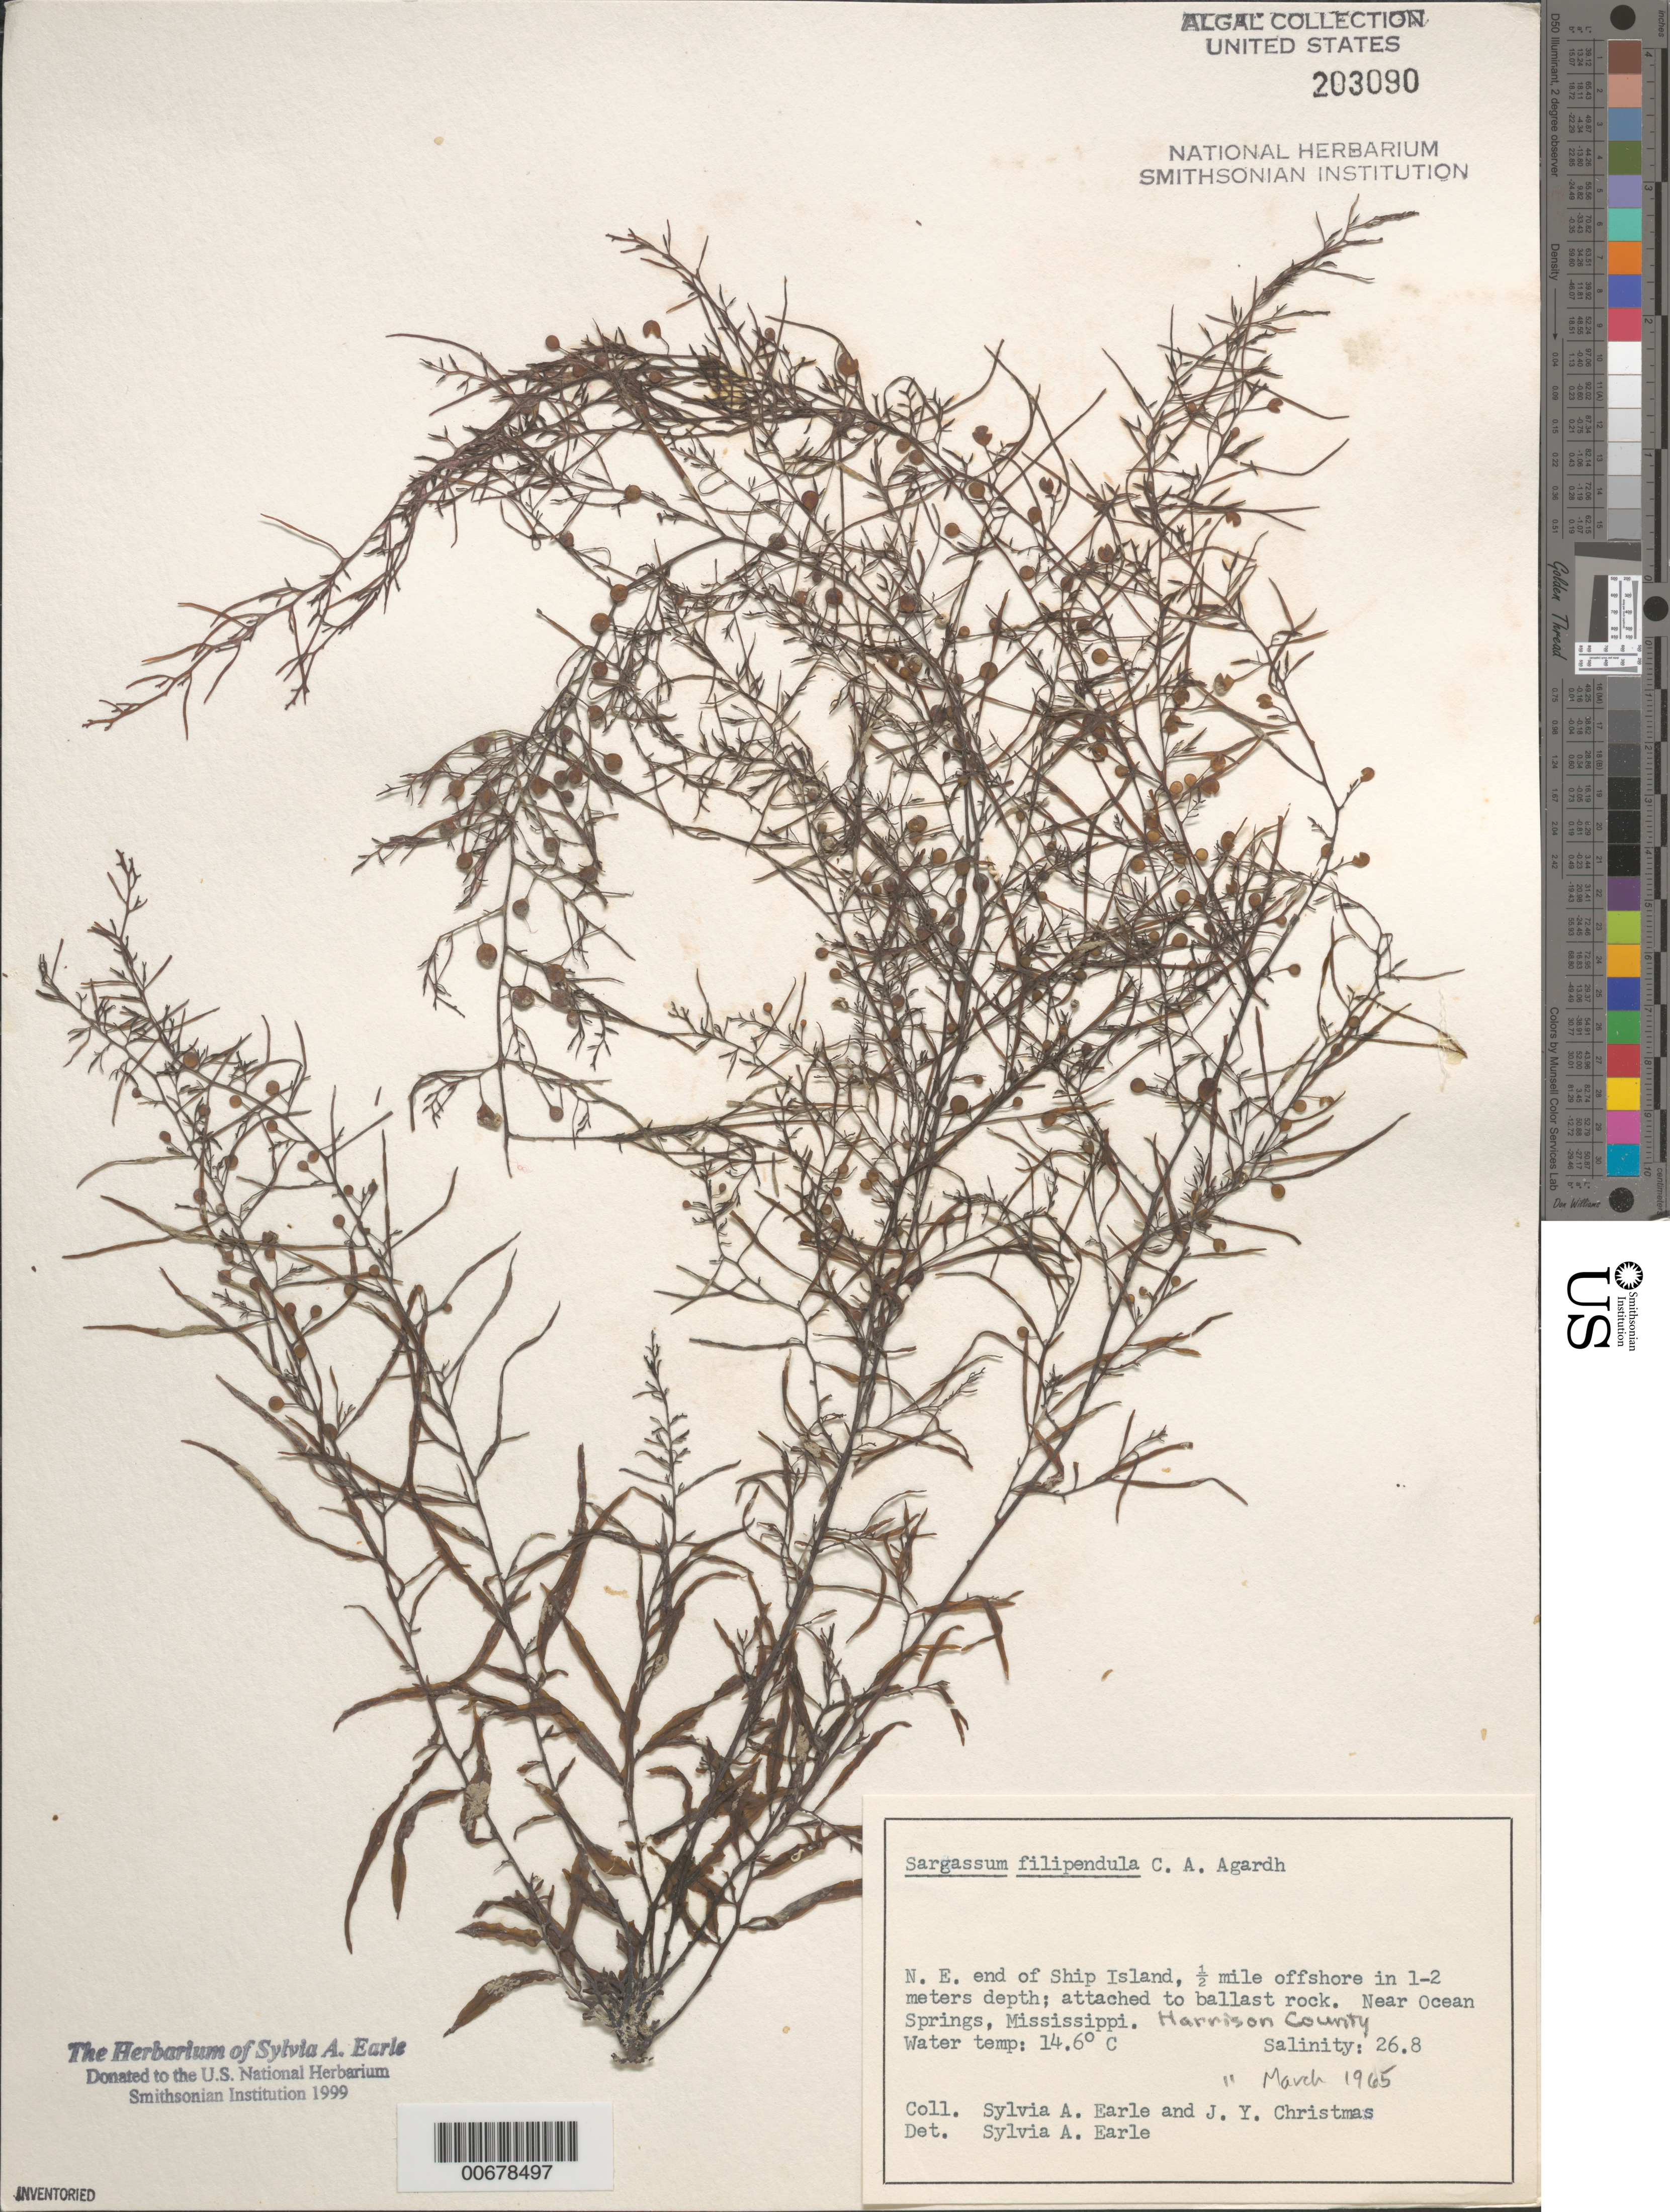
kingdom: Chromista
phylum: Ochrophyta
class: Phaeophyceae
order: Fucales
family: Sargassaceae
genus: Sargassum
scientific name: Sargassum filipendula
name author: C. Agardh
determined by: Earle, S. A.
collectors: S. A. Earle & J. Christmas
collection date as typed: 11 Mar 1965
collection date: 1965-03-11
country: United States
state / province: Mississippi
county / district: Harrison County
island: Ship Island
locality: Near Ocean Springs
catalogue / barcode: US 203090